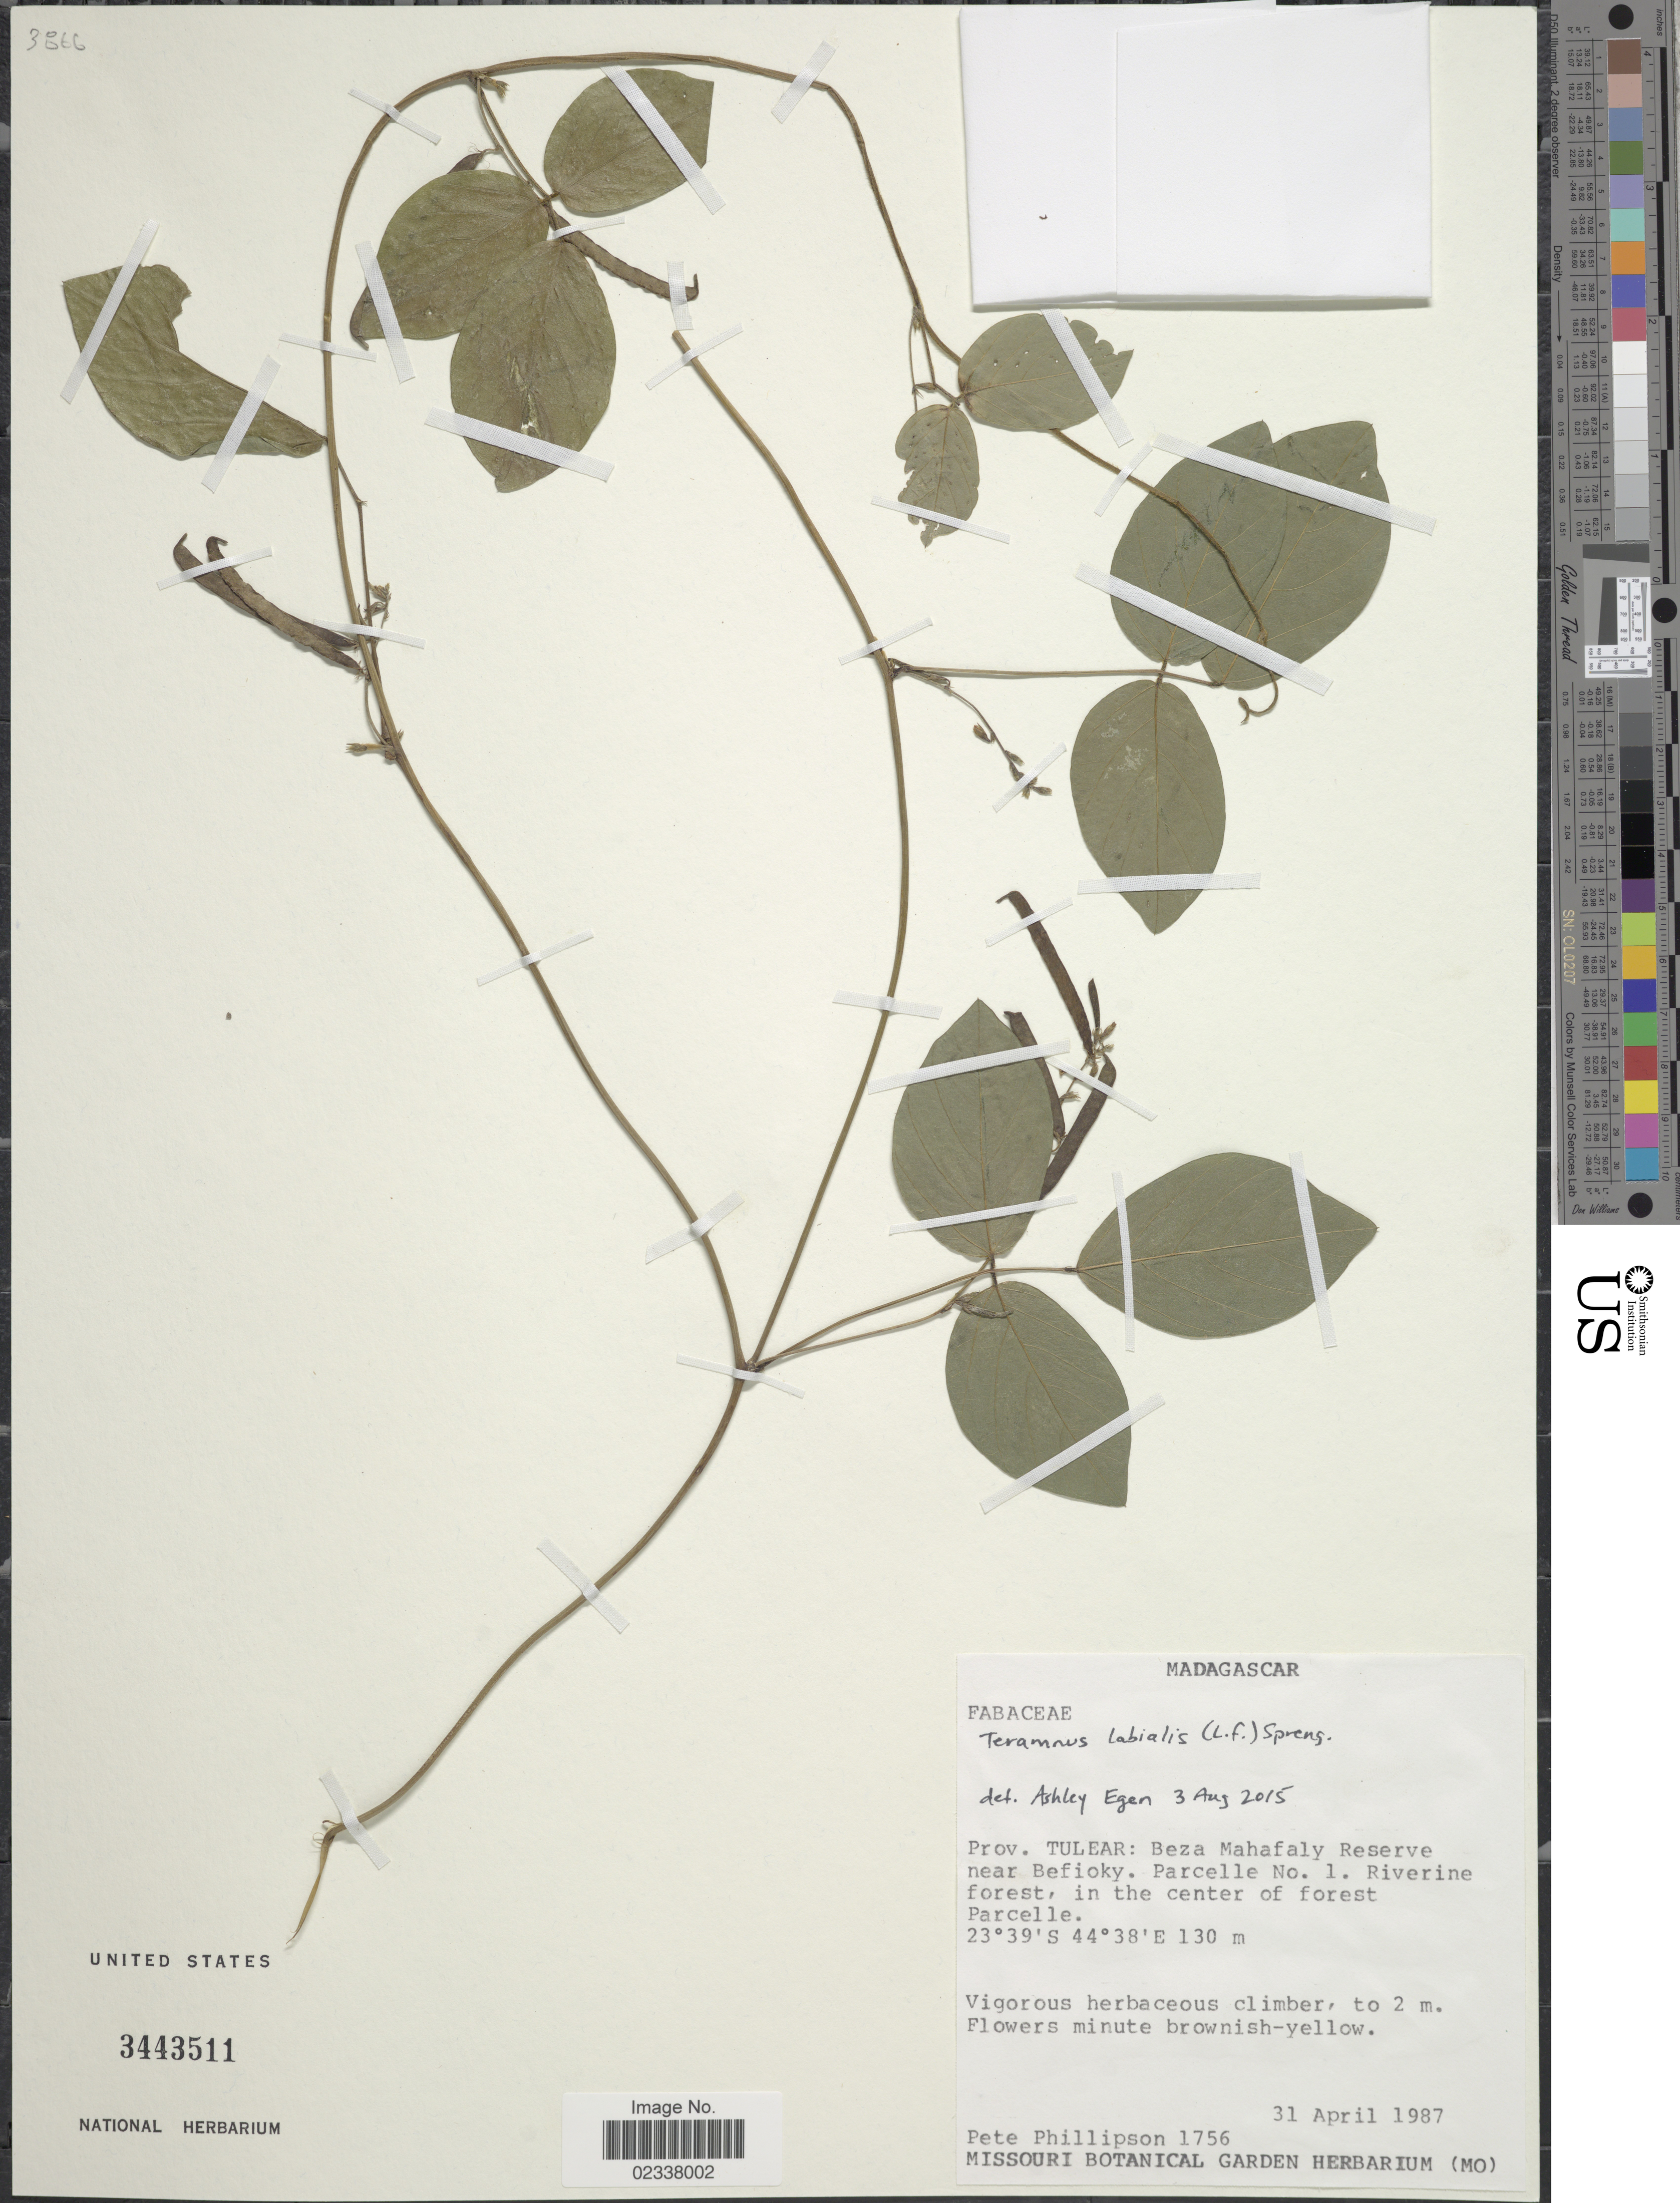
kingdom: Plantae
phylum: Tracheophyta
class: Magnoliopsida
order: Fabales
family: Fabaceae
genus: Teramnus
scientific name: Teramnus labialis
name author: (L. f.) Spreng.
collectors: P. B. Phillipson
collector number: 1756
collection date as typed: Transcribed d/m/y: 31/4/1987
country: Madagascar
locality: Prov. Tulear: Beza Mahafaly Reserve near Befioky. Parcelle No 1. Riverine forest, in the center of forest Parcelle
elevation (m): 130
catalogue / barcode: US 3443511